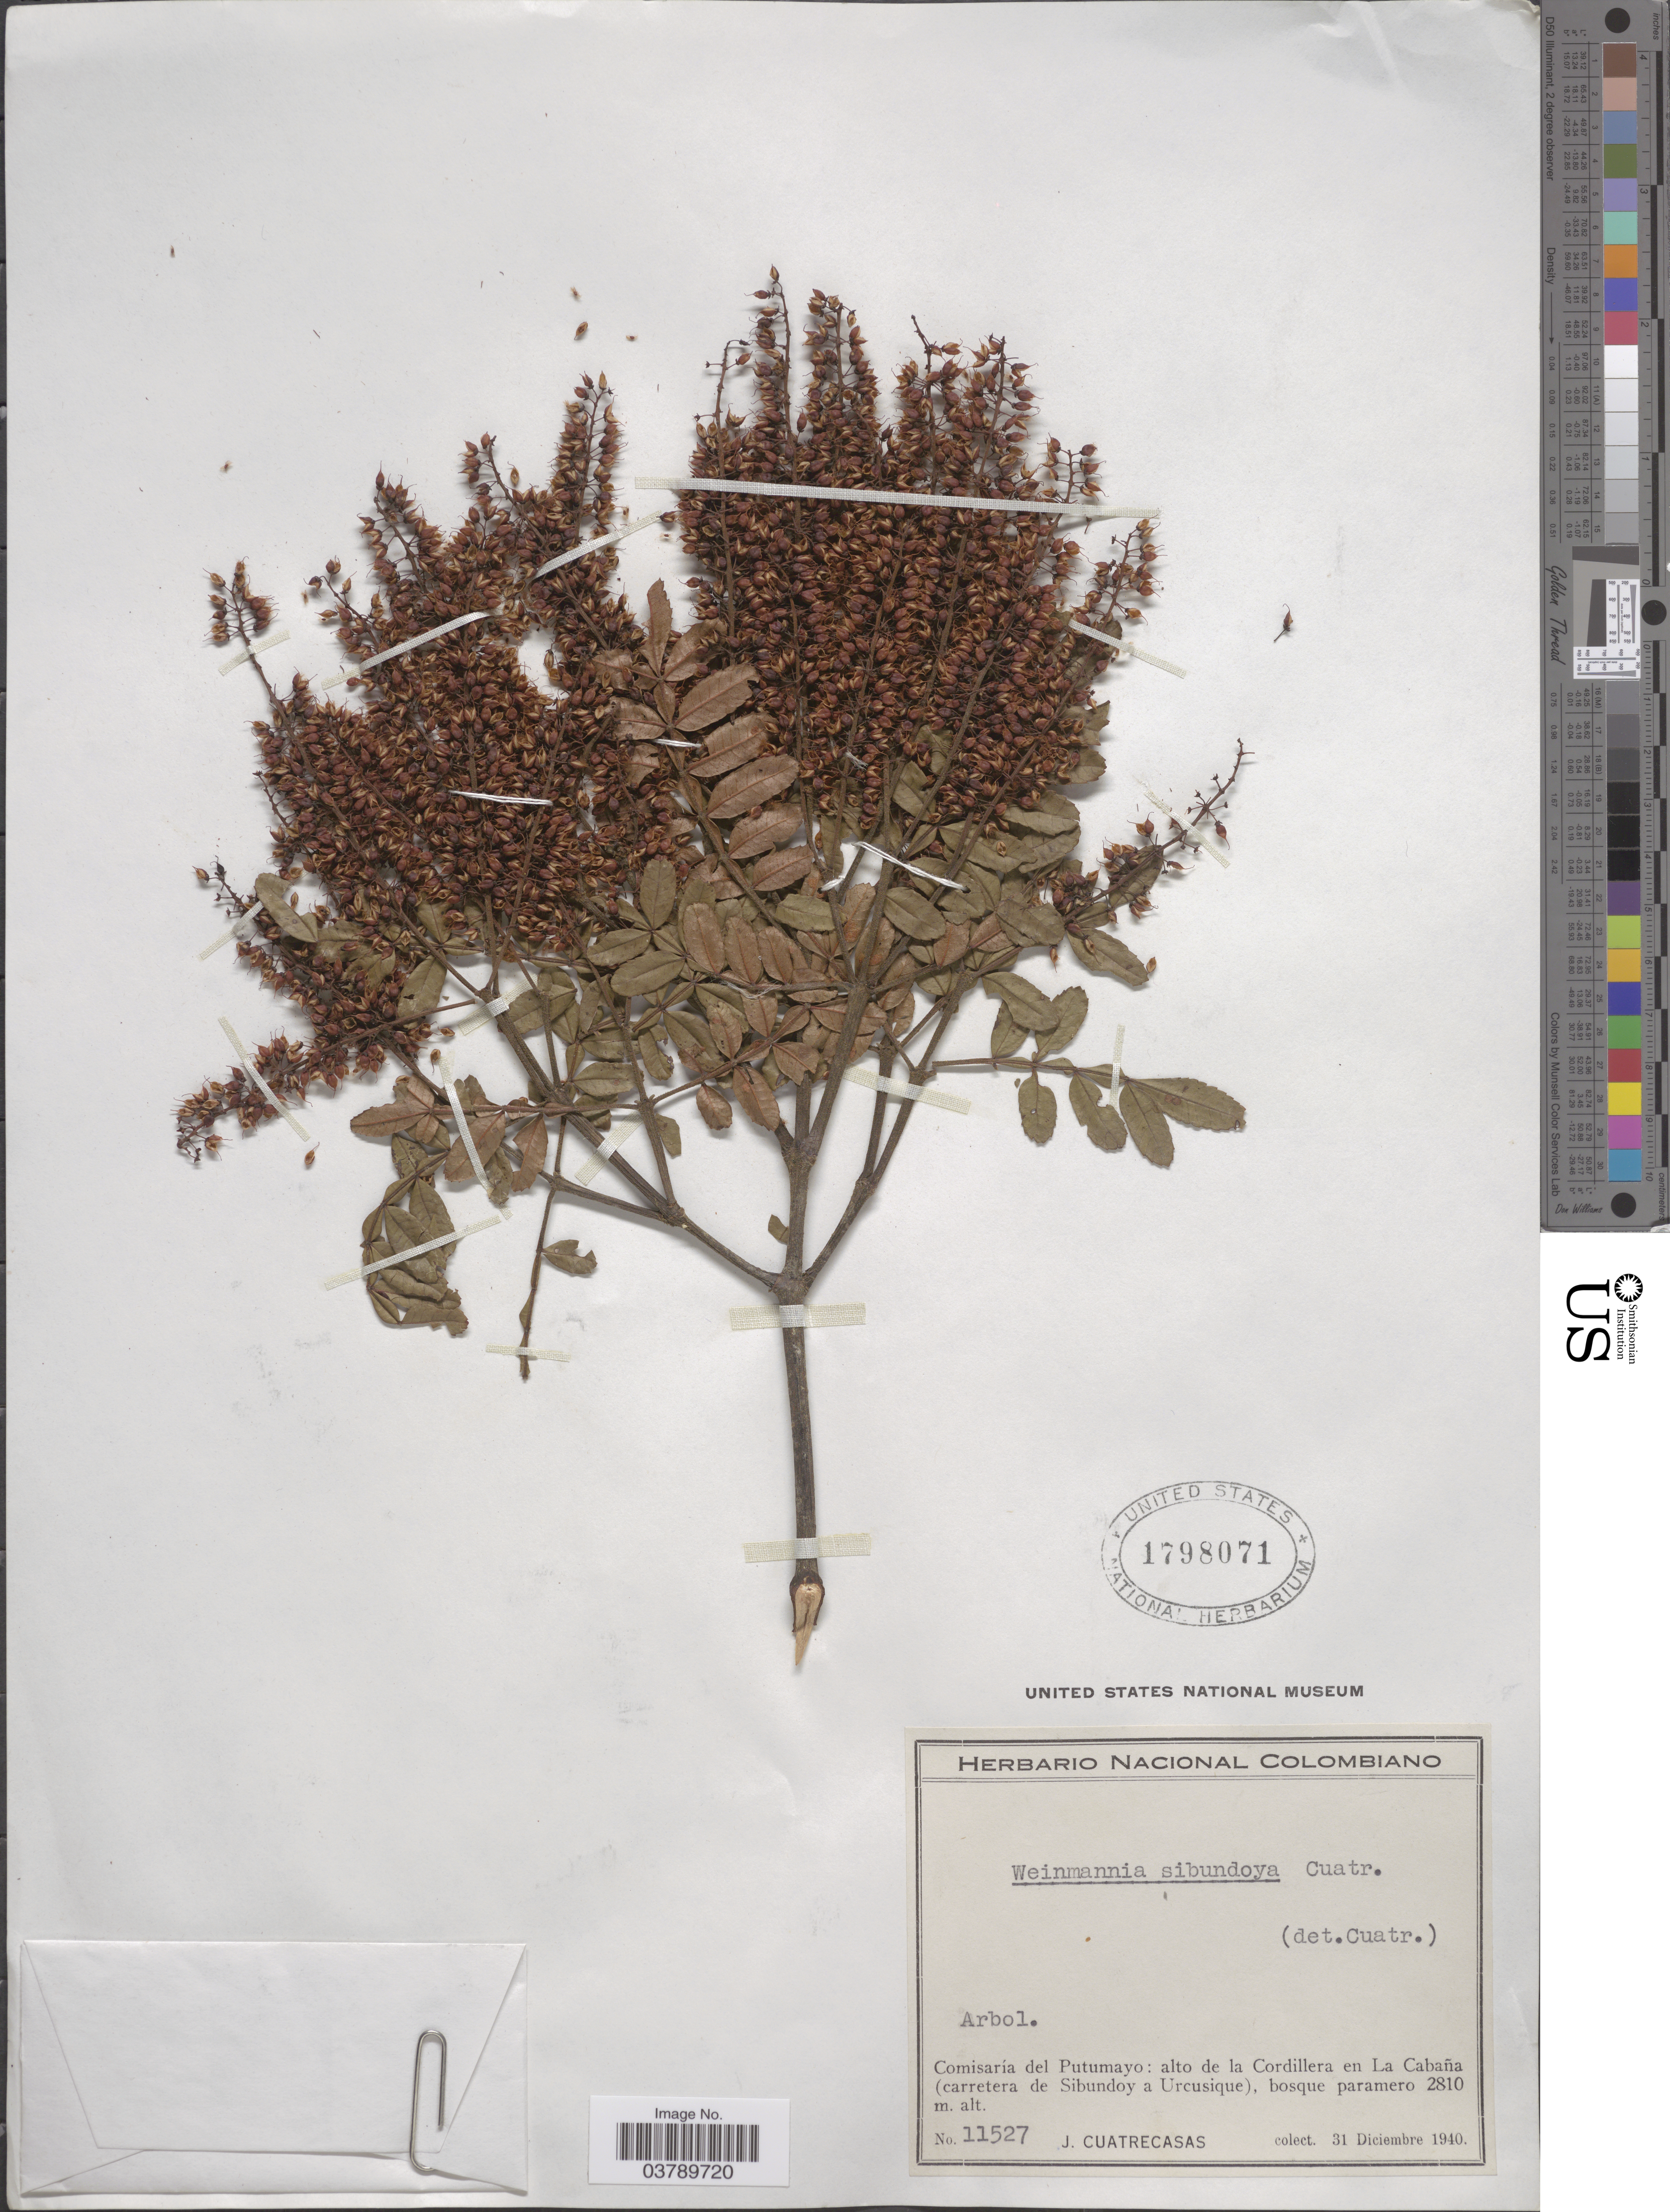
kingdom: Plantae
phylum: Tracheophyta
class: Magnoliopsida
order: Oxalidales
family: Cunoniaceae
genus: Weinmannia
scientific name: Weinmannia sibundoya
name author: Cuatrec.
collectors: J. Cuatrecasas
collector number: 11527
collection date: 1940-12-31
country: Colombia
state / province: Putumayo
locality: Comisaría del Putumayo: alto de la Cordillera en La Cabaña (carretera de Sibundoy a Urcusique).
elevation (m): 2810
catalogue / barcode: US 1798071